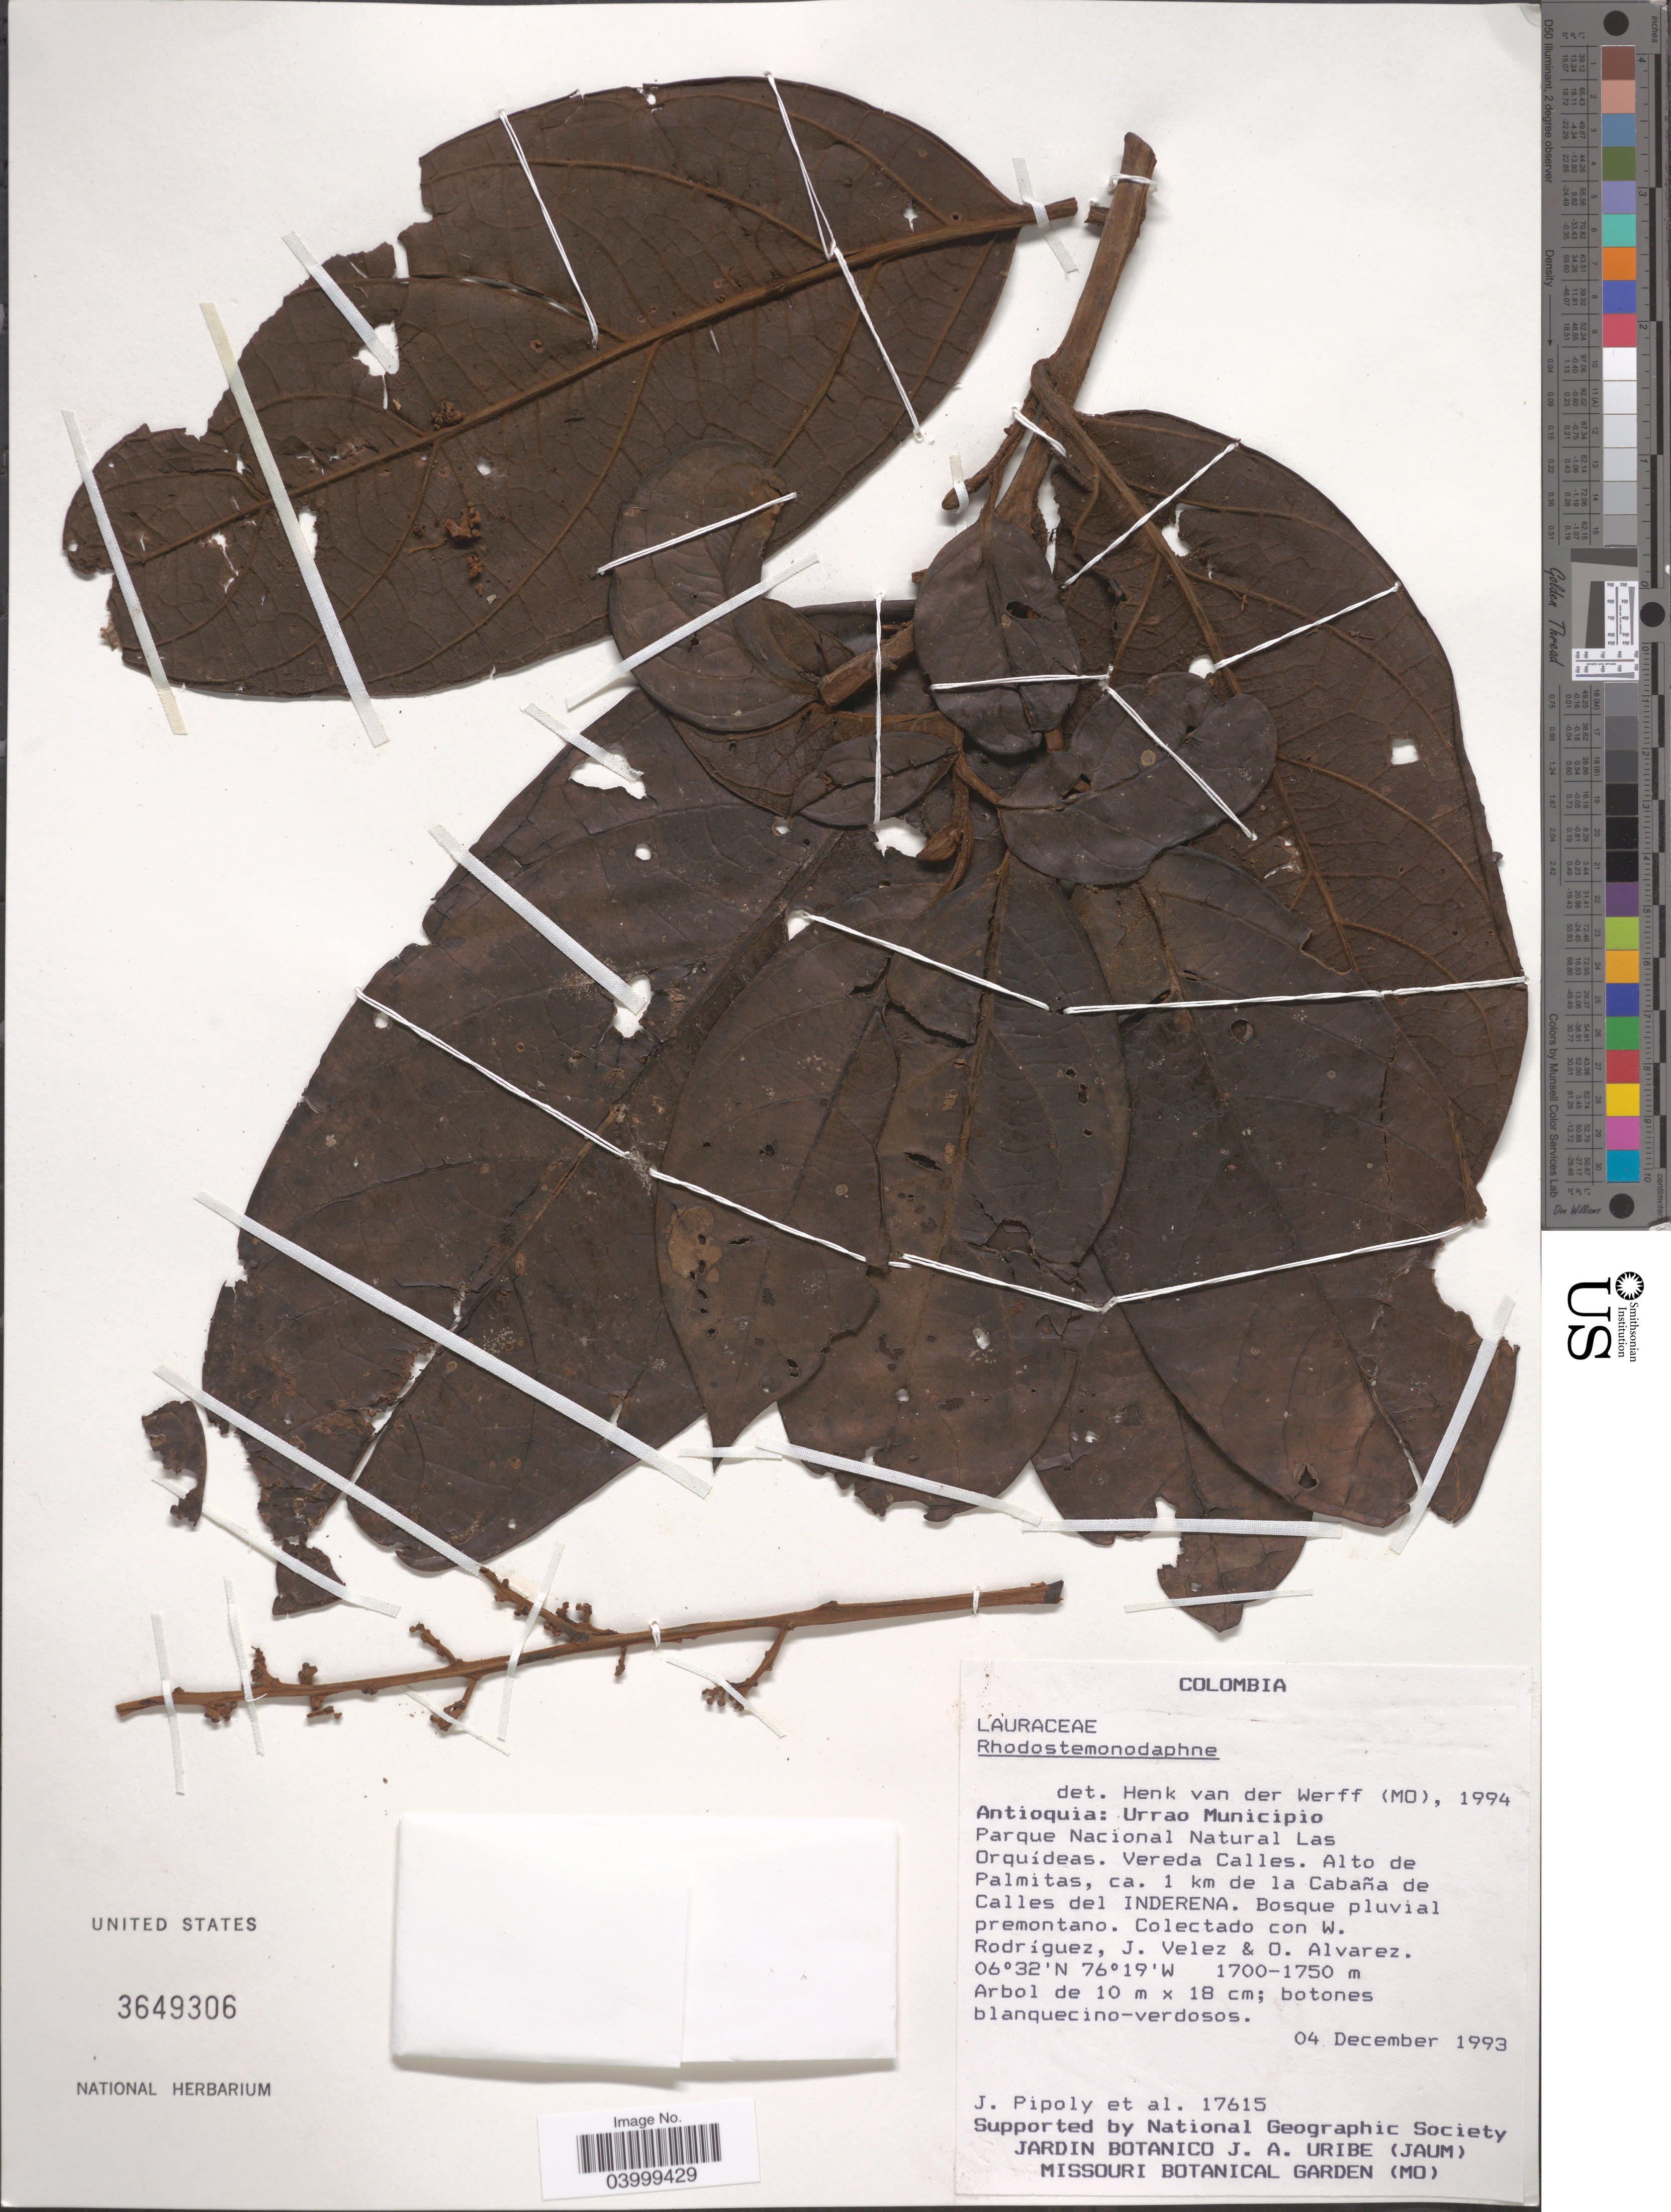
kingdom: Plantae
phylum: Tracheophyta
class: Magnoliopsida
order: Laurales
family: Lauraceae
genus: Rhodostemonodaphne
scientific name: Rhodostemonodaphne sp.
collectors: J. J. Pipoly, W. Rodriguez, J. Velez & O. Alvarez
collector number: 17615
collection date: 1993-12-04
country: Colombia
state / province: Antioquia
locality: Urrao Municipio. Parque Nacional Natural Las Orquídeas. Vereda Calles. Alto de Palmitas, ca. 1 km de la Cabaña de Calles del Inderena.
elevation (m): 1700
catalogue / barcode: US 3649306